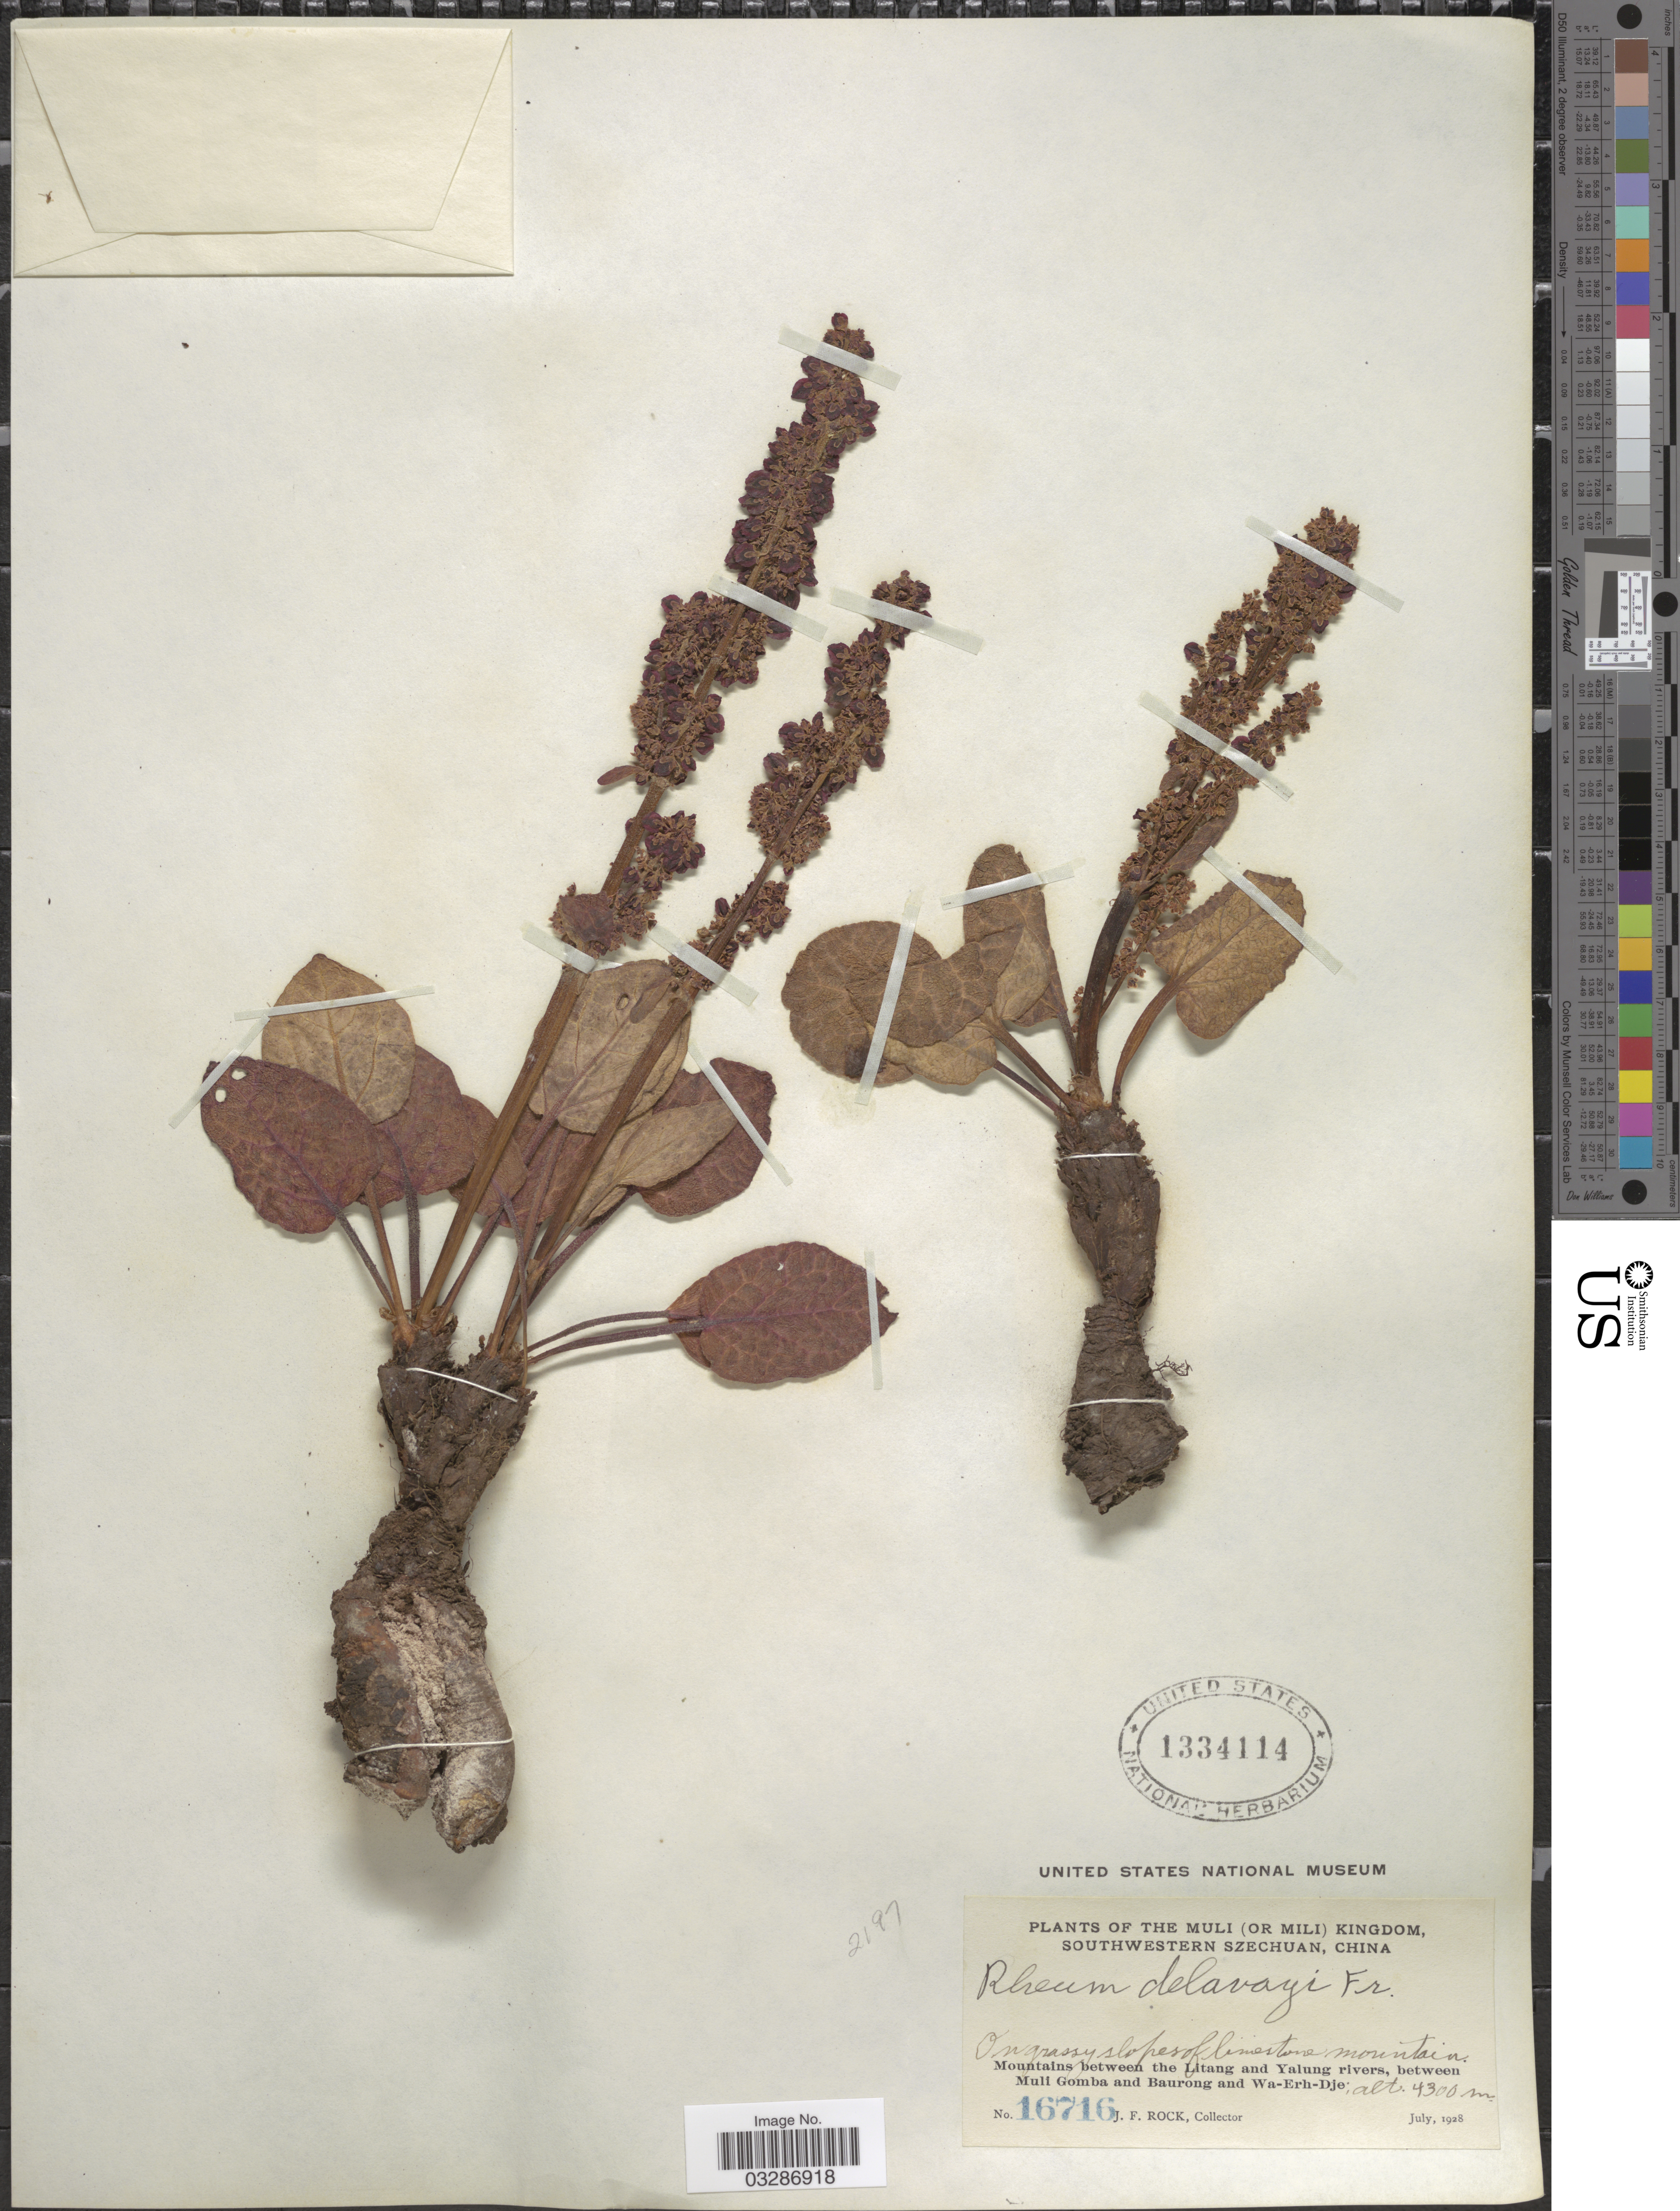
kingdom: Plantae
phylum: Tracheophyta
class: Magnoliopsida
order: Caryophyllales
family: Polygonaceae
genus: Rheum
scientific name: Rheum delavayi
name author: Franch.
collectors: J. Rock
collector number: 16716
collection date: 1928-07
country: China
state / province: Sichuan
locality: The Muli (or Mili) Kingdom, Southwestern Szechuan. Mountains between the Litang and Yalung rivers, between Muli Gomba and Baurong and Wa-Erh-Dje.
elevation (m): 4300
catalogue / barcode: US 1334114